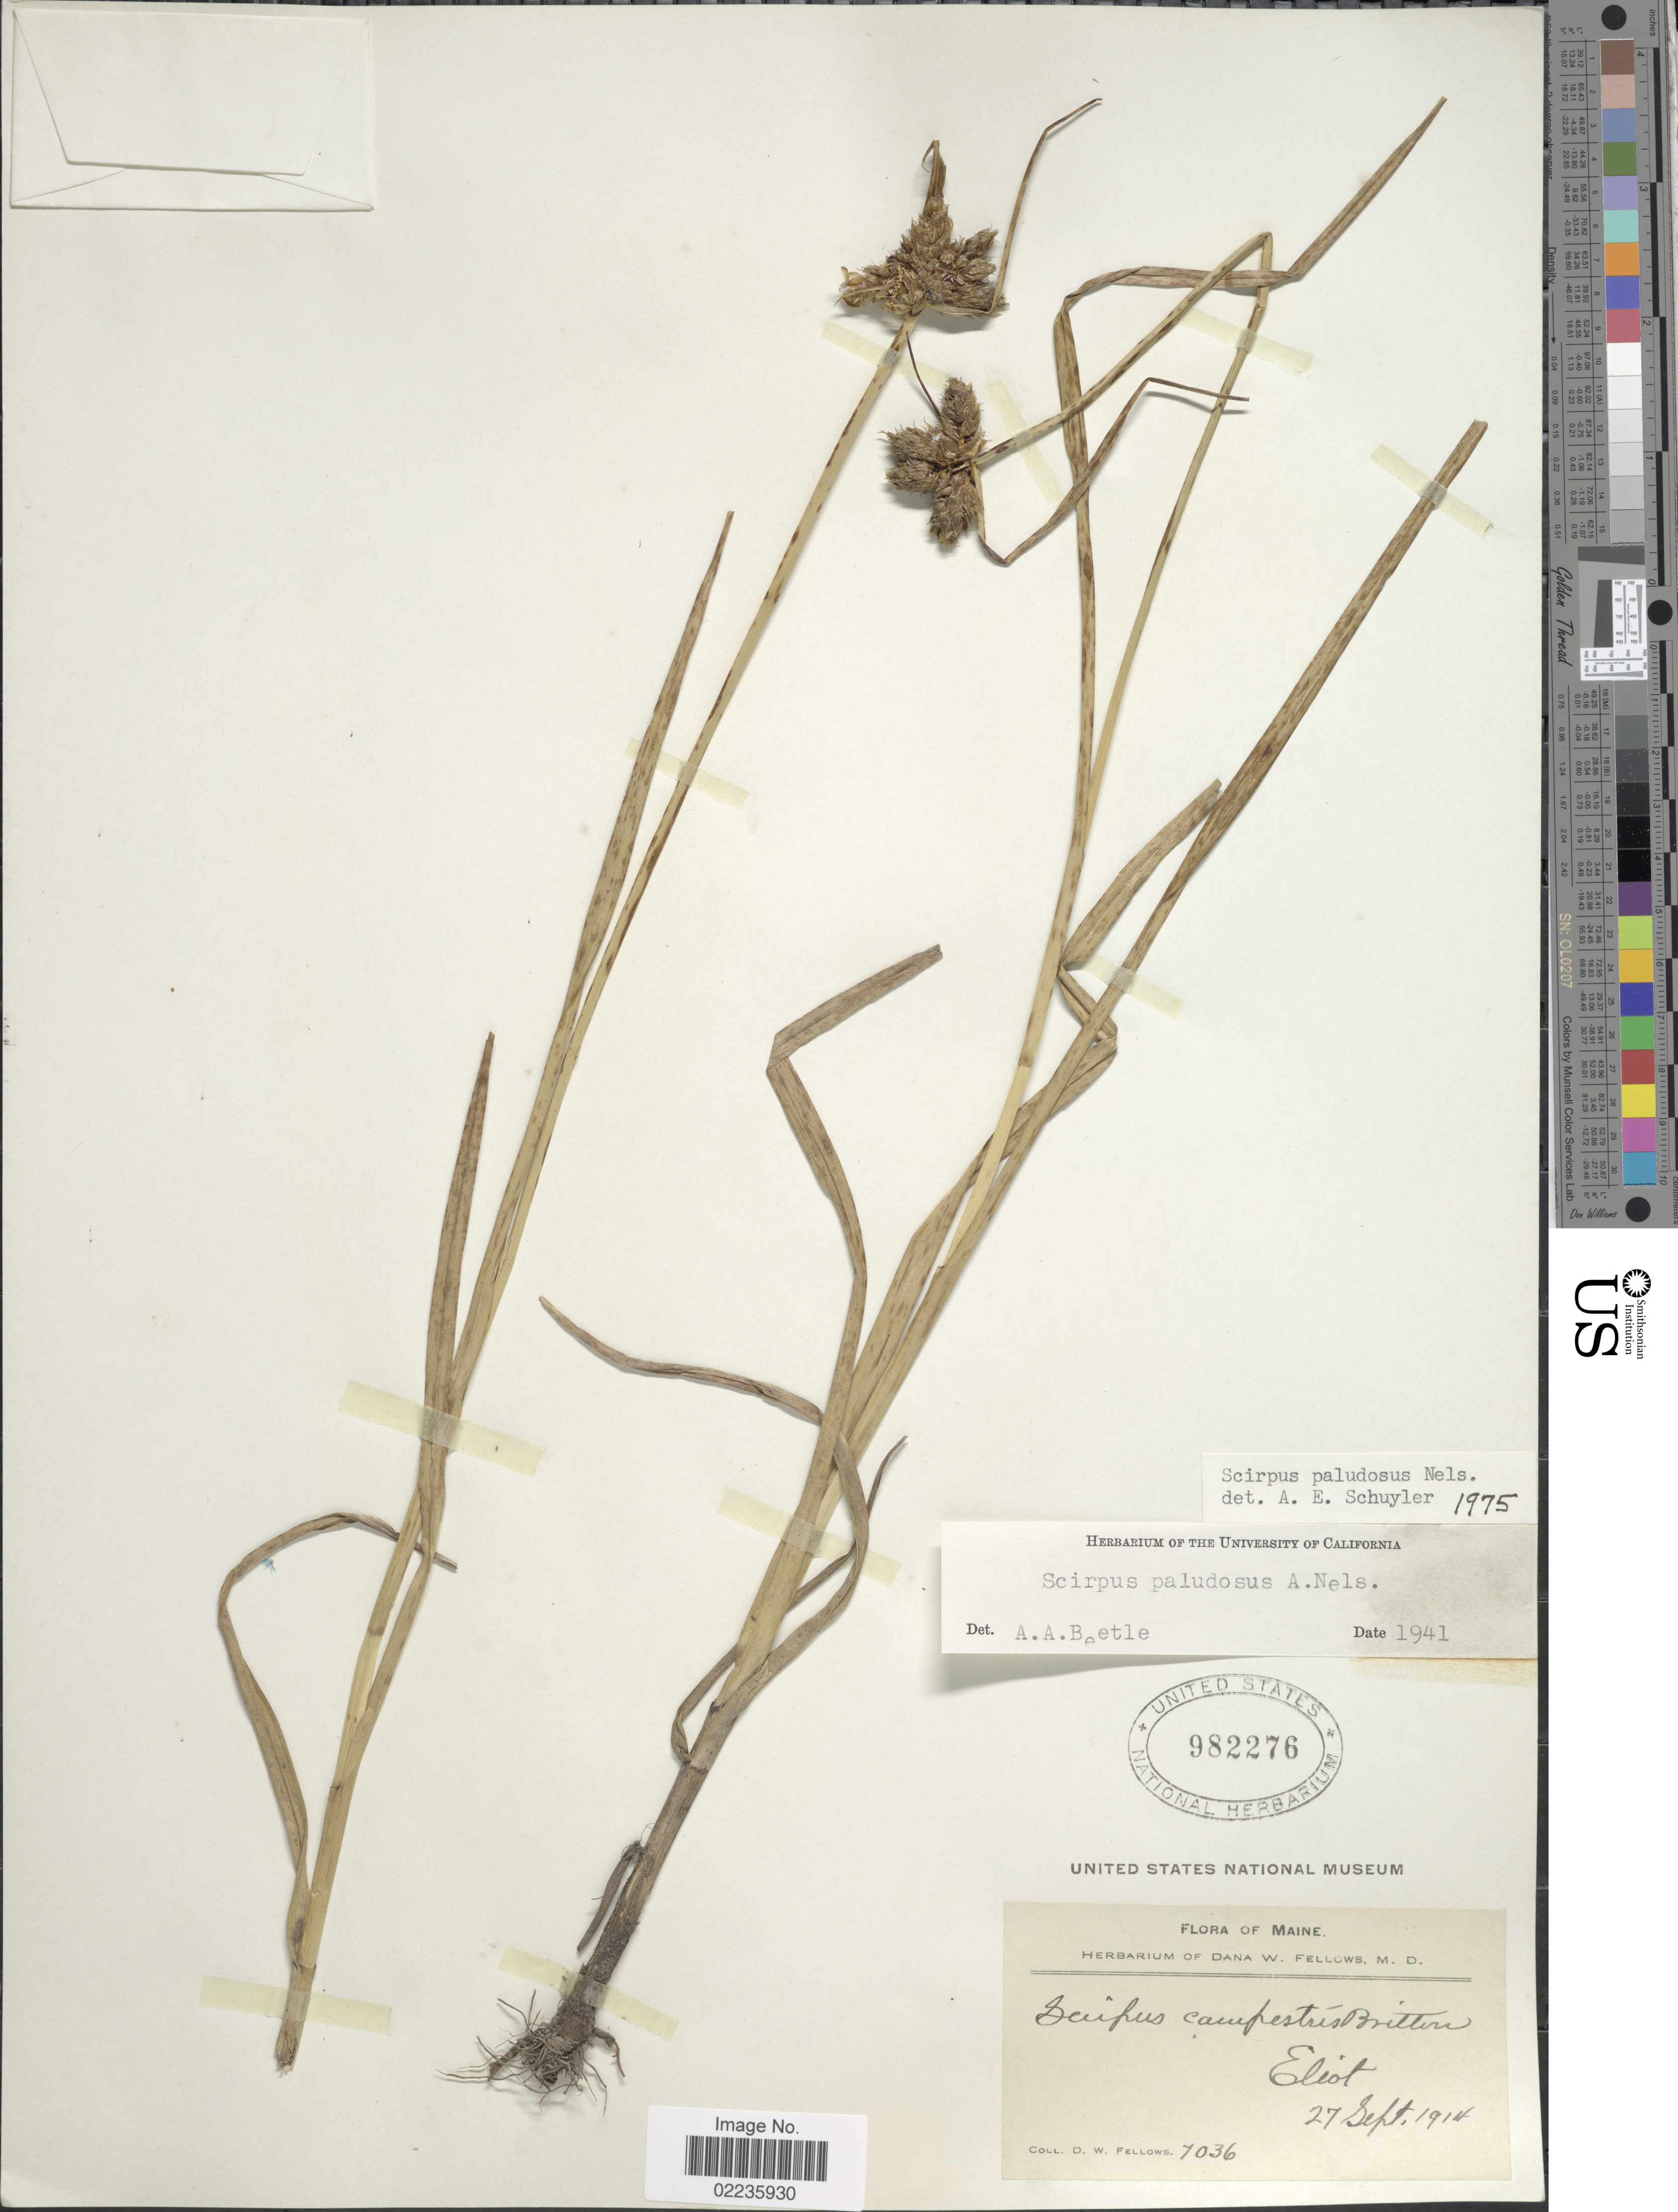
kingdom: Plantae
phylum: Tracheophyta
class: Liliopsida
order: Poales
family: Cyperaceae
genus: Bolboschoenus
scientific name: Bolboschoenus maritimus subsp. paludosus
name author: (A. Nelson) T. Koyama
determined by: Strong, M. T., (US), Smithsonian Institution - National Museum of Natural History (UNITED STATES)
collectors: D. W. Fellows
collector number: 7036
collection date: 1914-09-27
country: United States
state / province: Maine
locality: Eliot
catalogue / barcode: US 982276